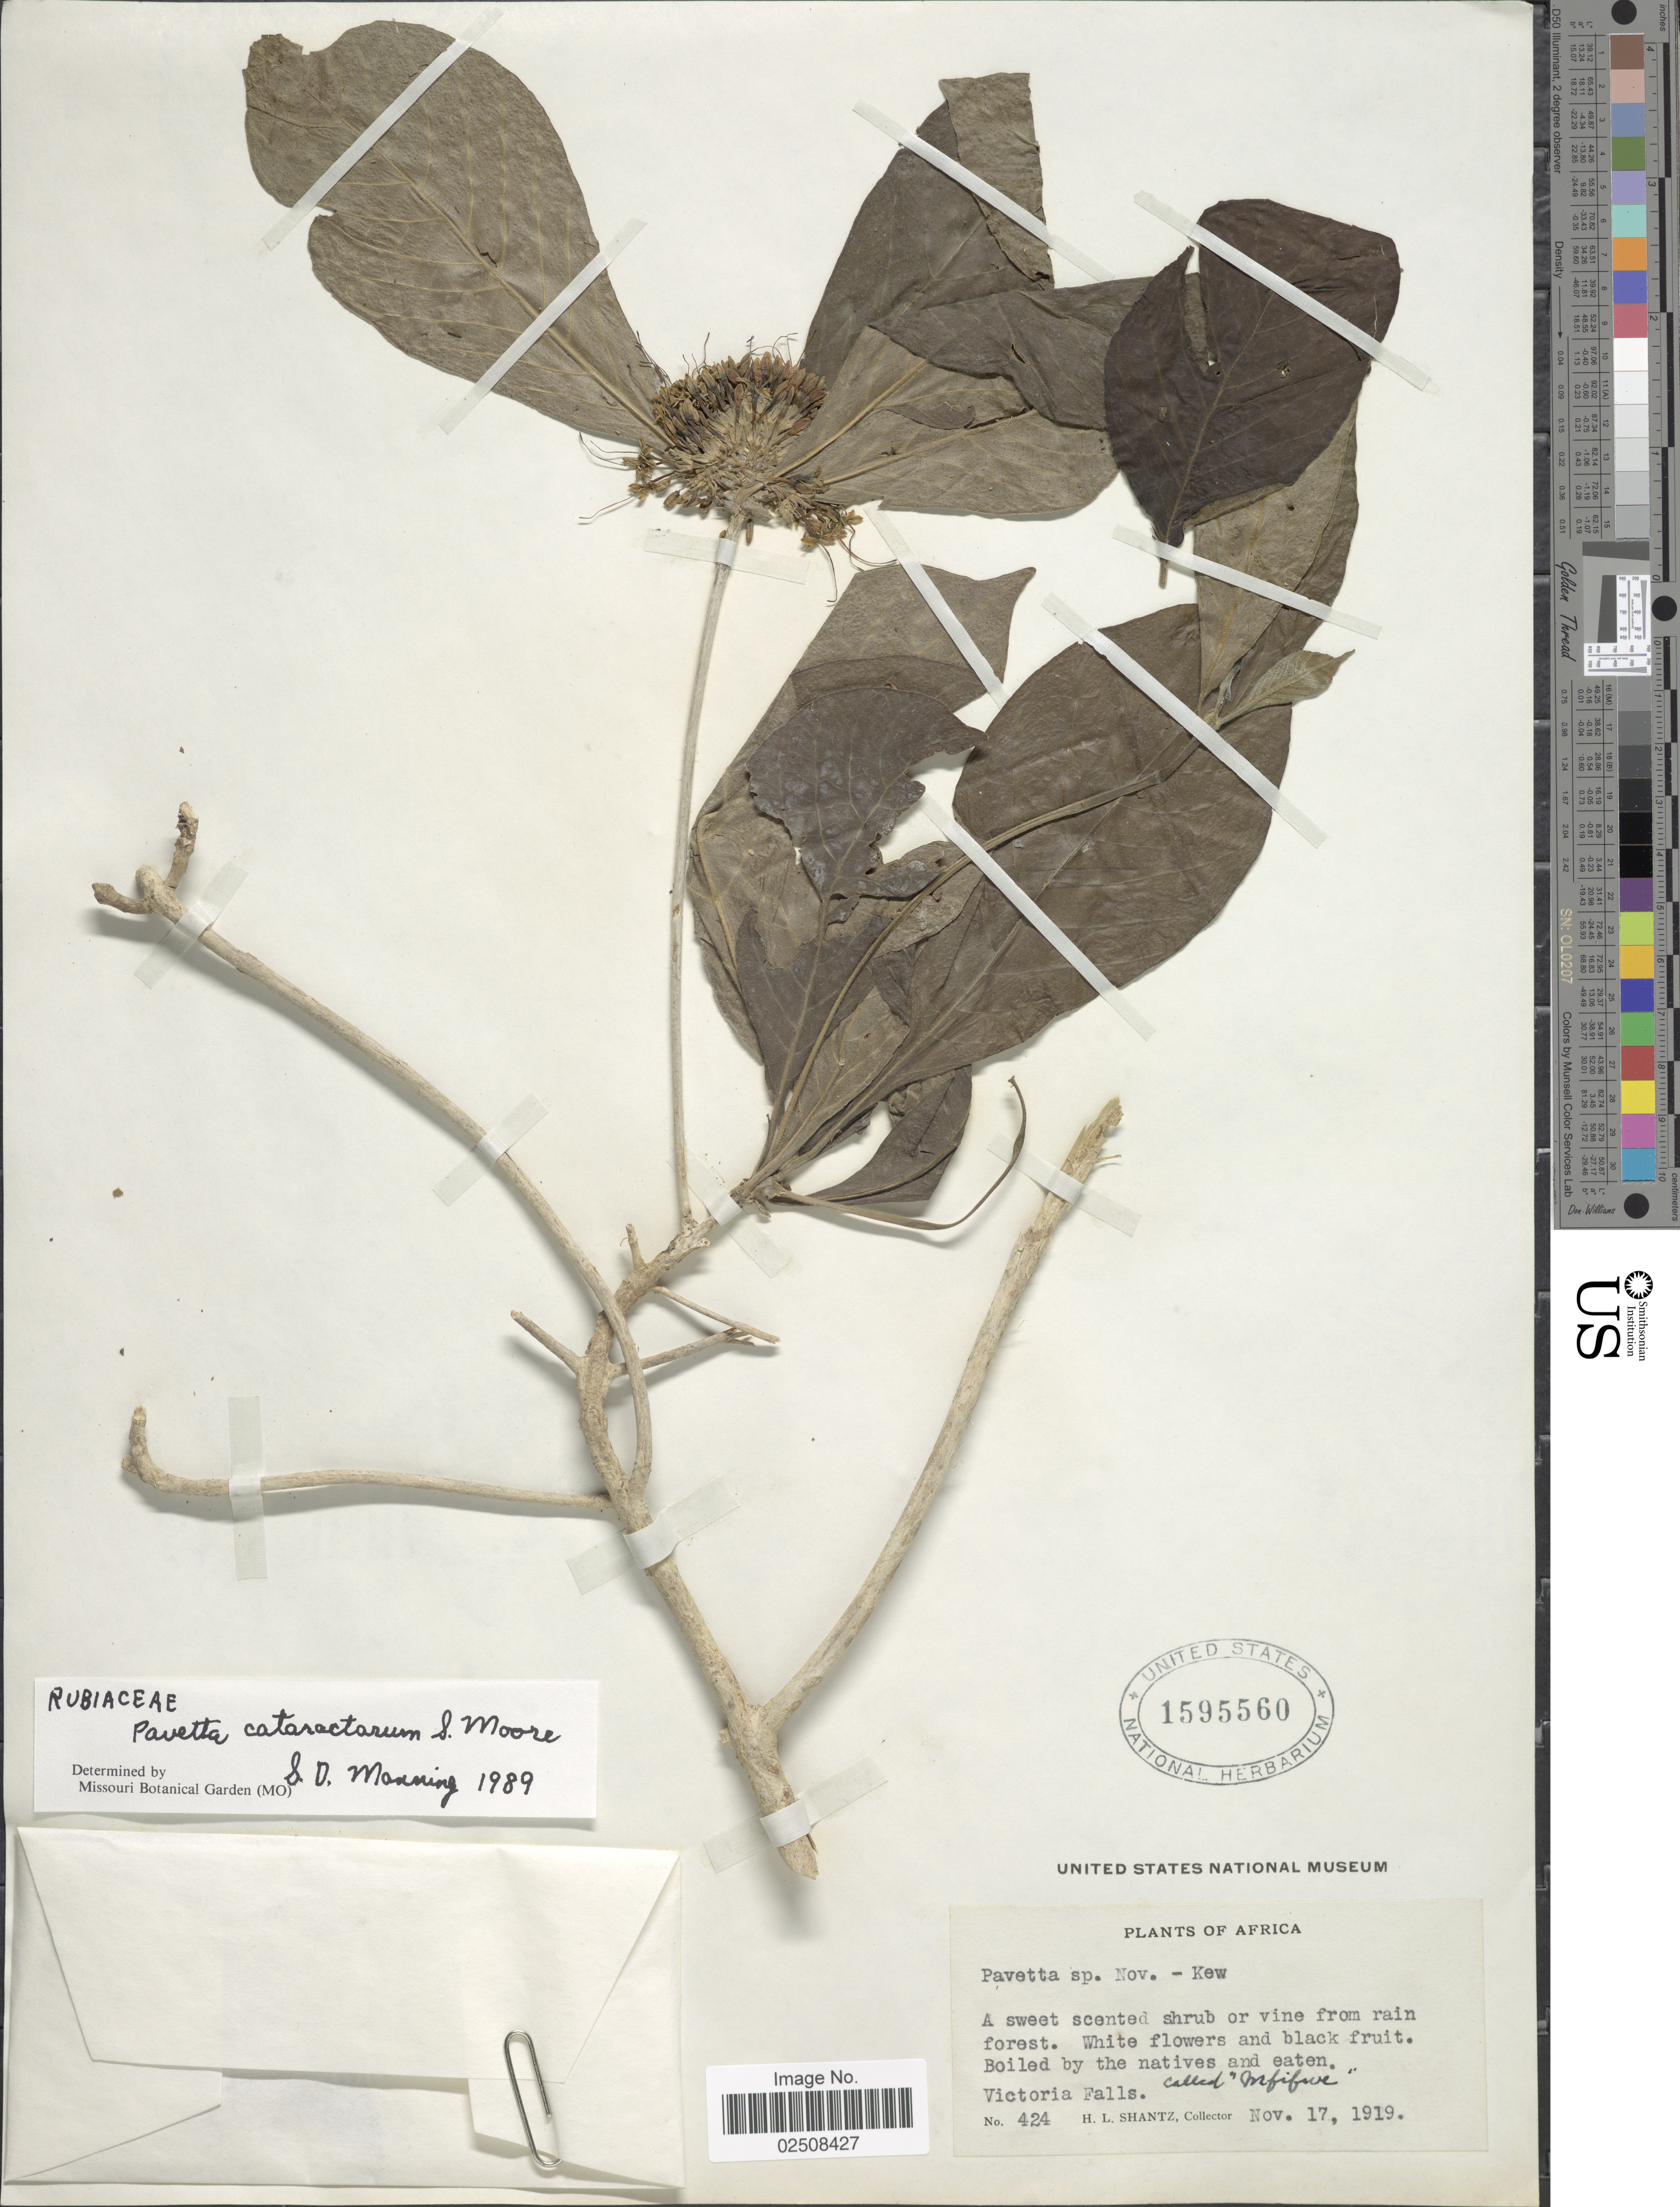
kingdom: Plantae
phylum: Tracheophyta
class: Magnoliopsida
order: Gentianales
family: Rubiaceae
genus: Pavetta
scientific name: Pavetta cataractarum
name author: S. Moore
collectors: H. Shantz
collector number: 424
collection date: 1919-11-17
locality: Victoria Falls [border between Zambia and Zimbabwe]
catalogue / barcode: US 1595560